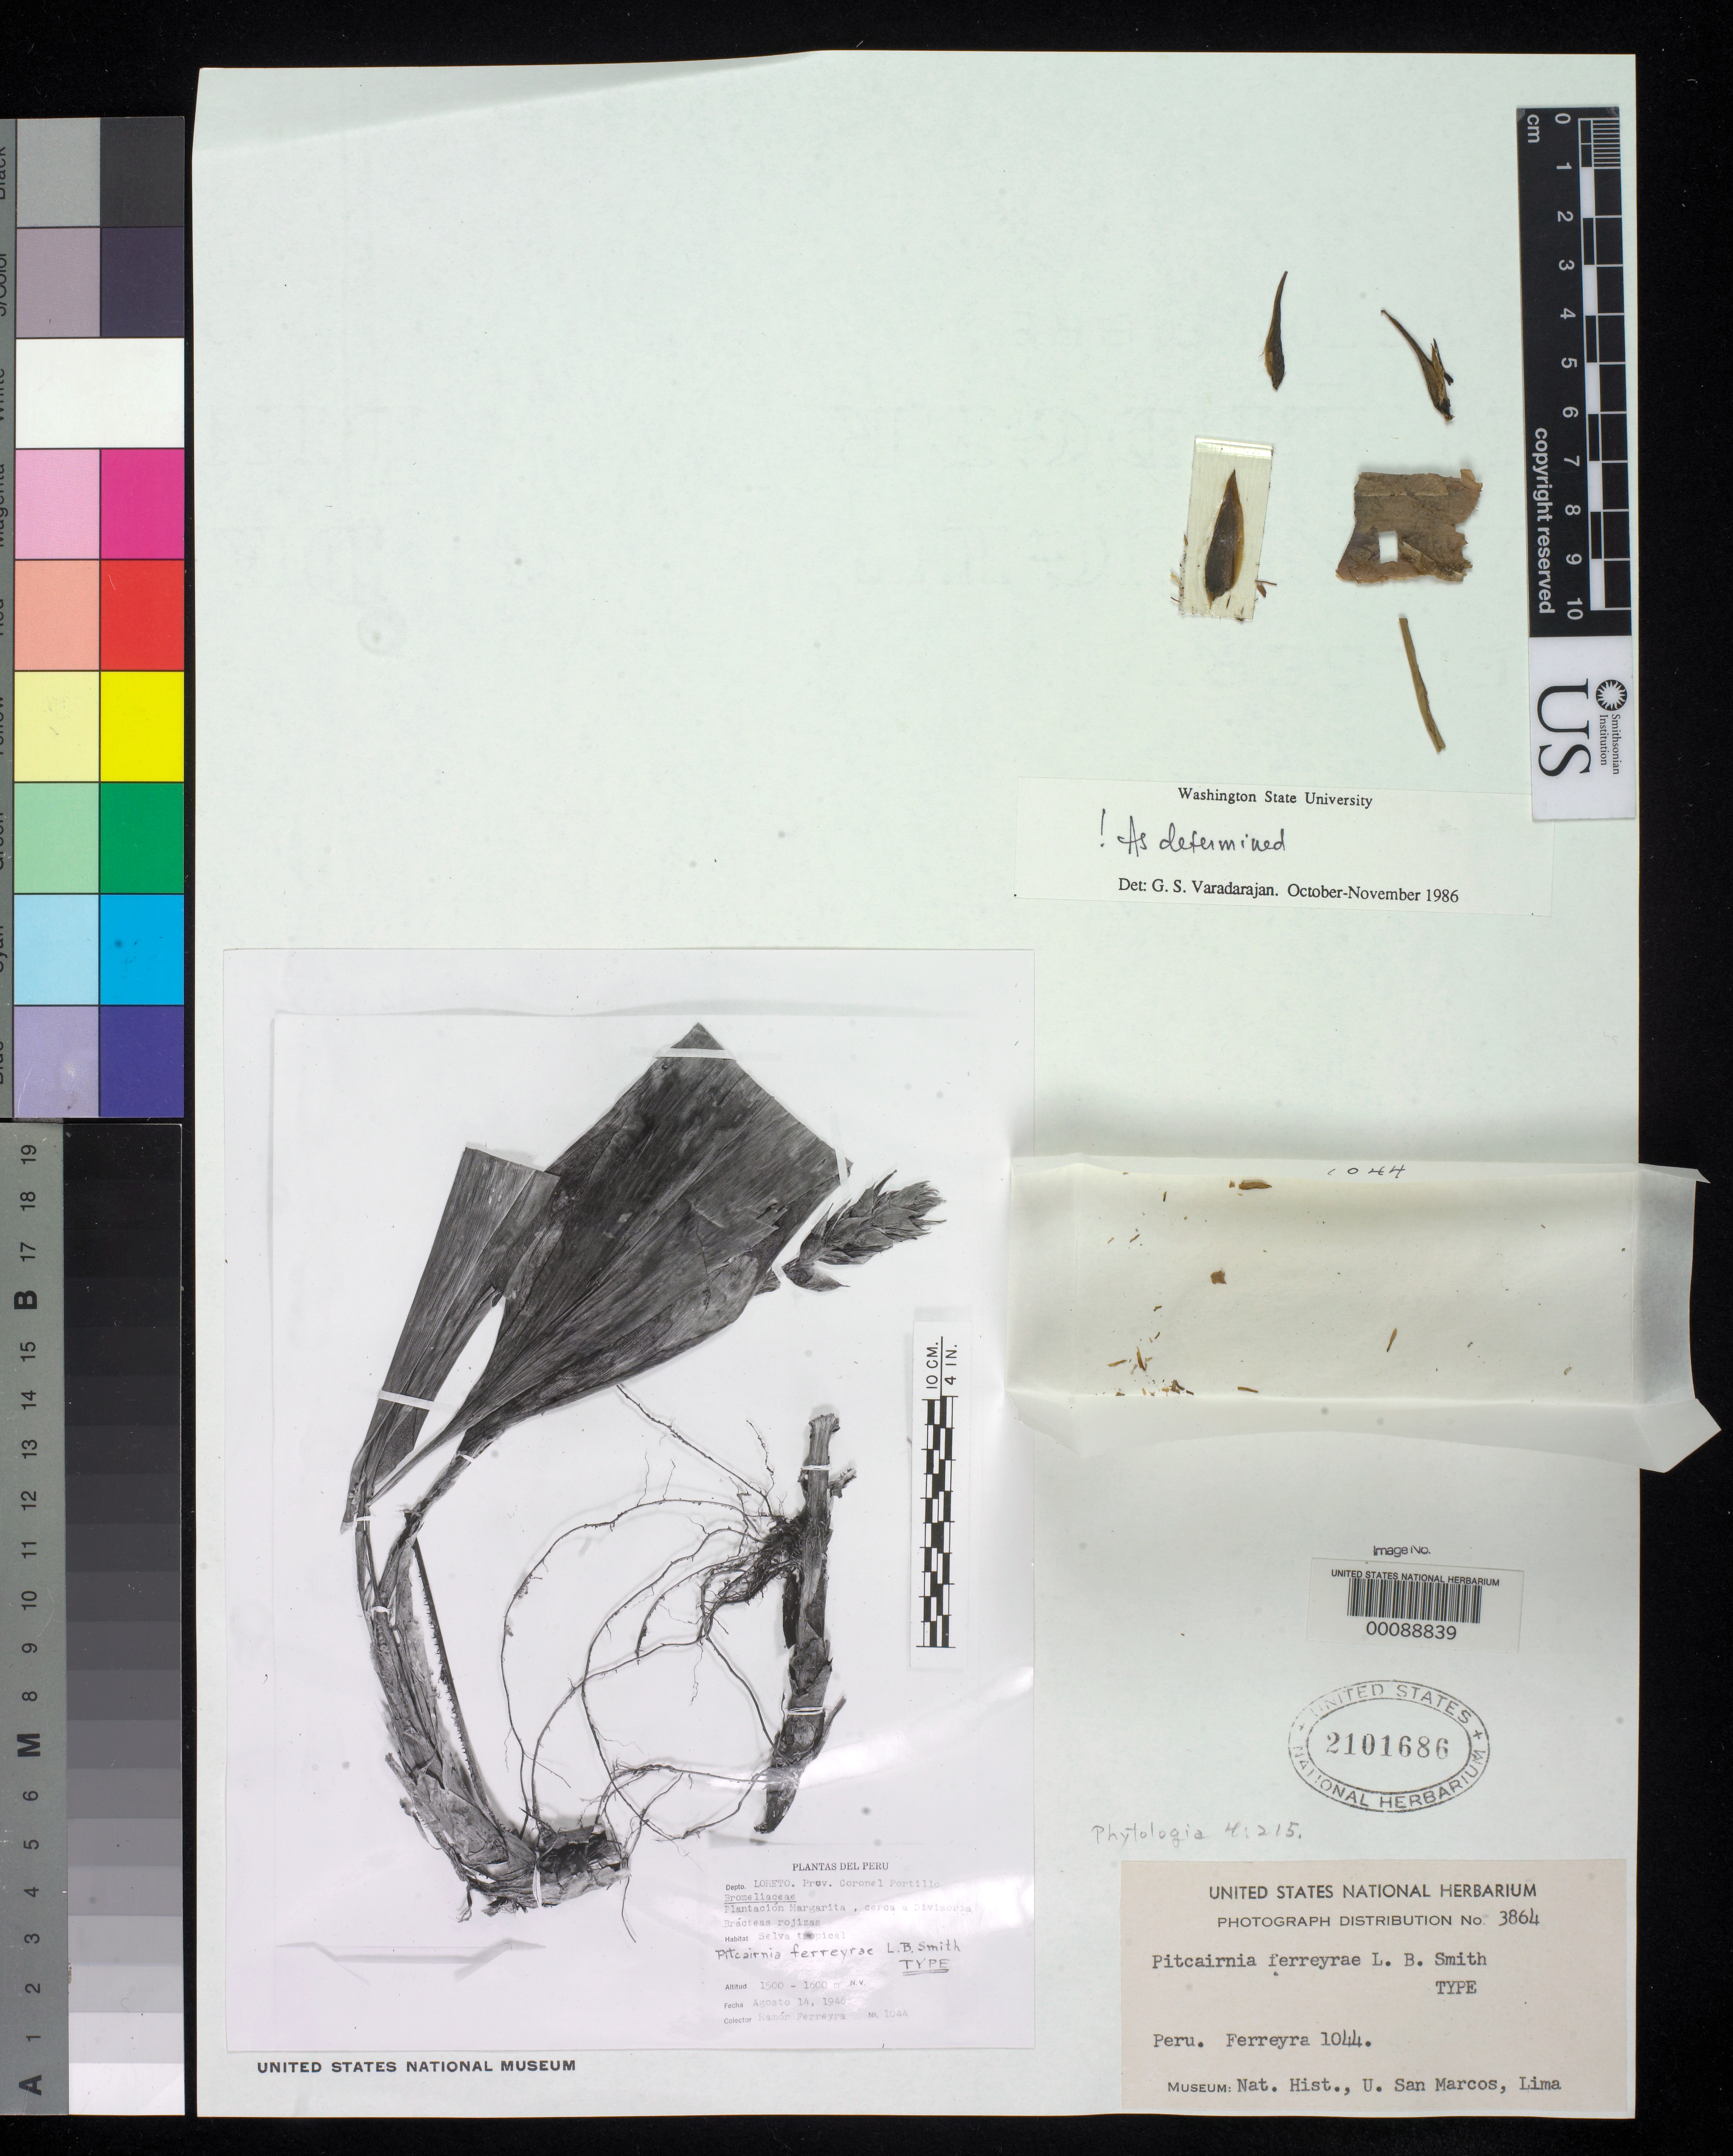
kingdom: Plantae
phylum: Tracheophyta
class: Liliopsida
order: Poales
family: Bromeliaceae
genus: Pitcairnia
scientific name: Pitcairnia ferreyrae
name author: L.B. Sm.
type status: Type Fragment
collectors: R. A. Ferreyra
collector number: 1044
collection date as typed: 14 Aug 1946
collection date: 1946-08-14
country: Peru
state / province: Ucayali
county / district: Coronel Portillo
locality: Plantación Margarita, near Divisoria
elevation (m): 1500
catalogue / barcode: US 2101686